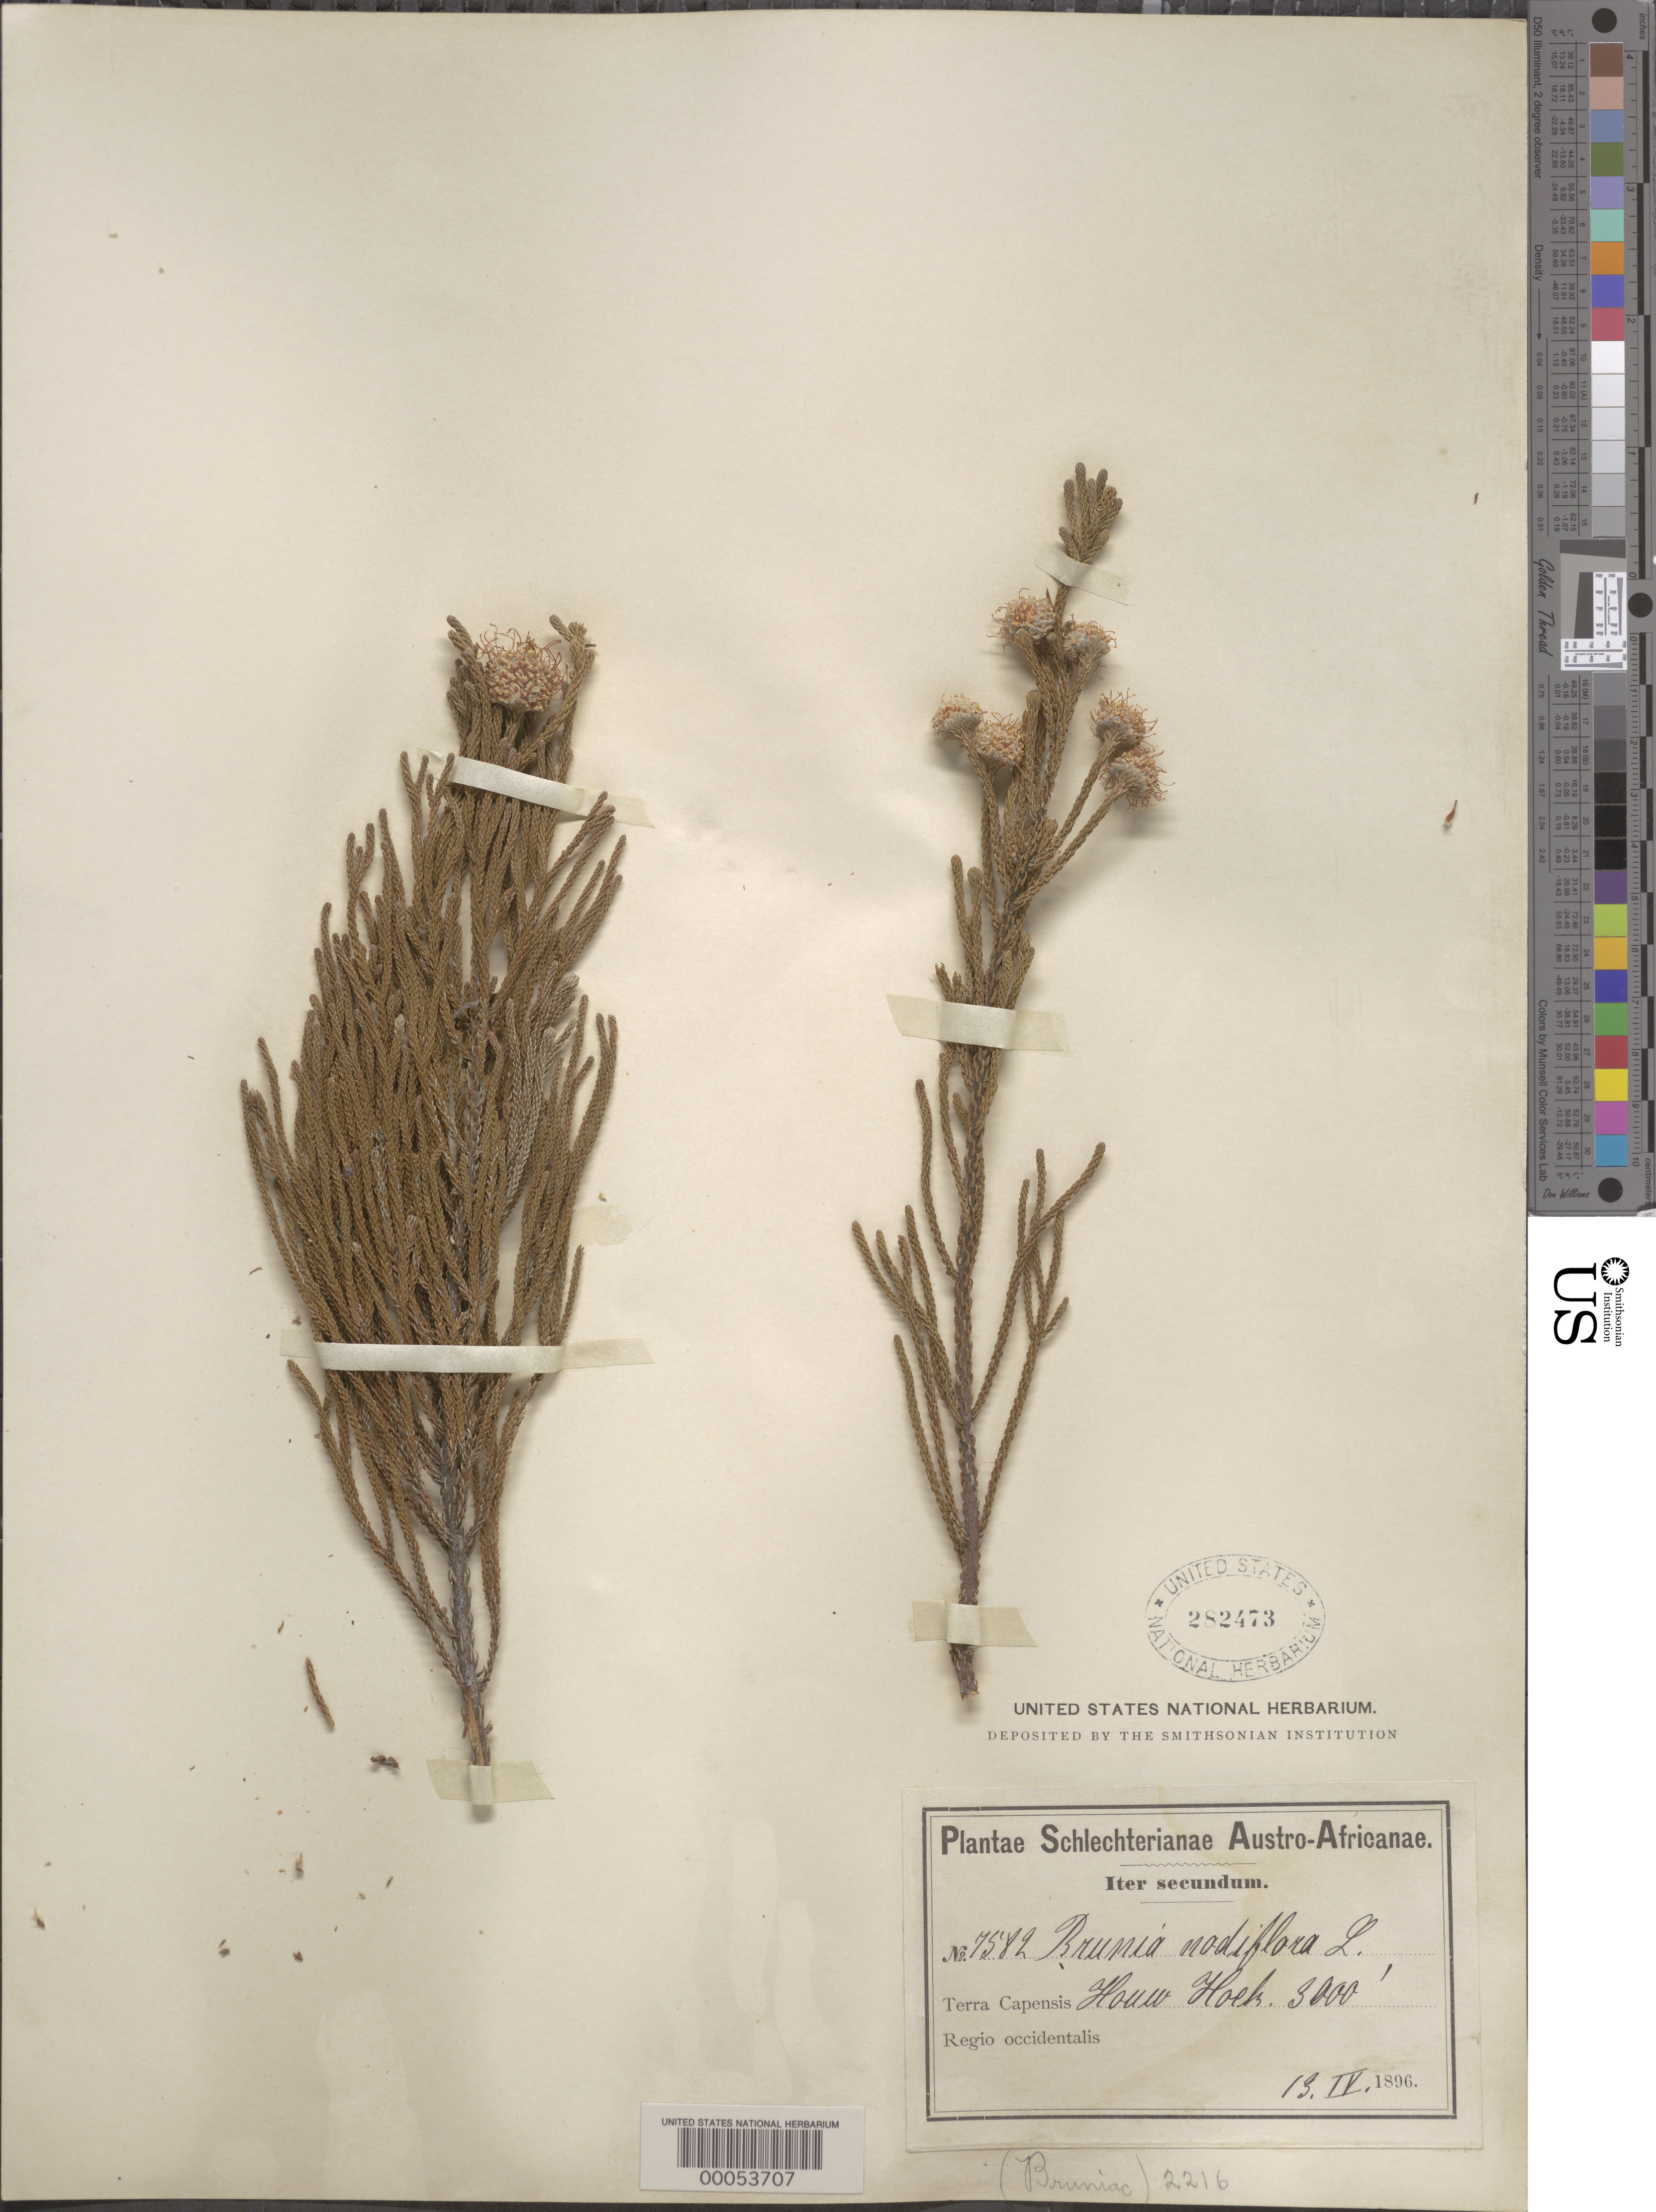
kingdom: Plantae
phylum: Tracheophyta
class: Magnoliopsida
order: Bruniales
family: Bruniaceae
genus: Brunia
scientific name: Brunia noduliflora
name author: Goldblatt & J.C. Manning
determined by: Strong, Mark T., (BOT), Smithsonian Institution - National Museum of Natural History (UNITED STATES)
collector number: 7582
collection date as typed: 13 Apr 1896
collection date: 1896-04-13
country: South Africa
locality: Houw Hoek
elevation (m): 914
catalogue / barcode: US 282473